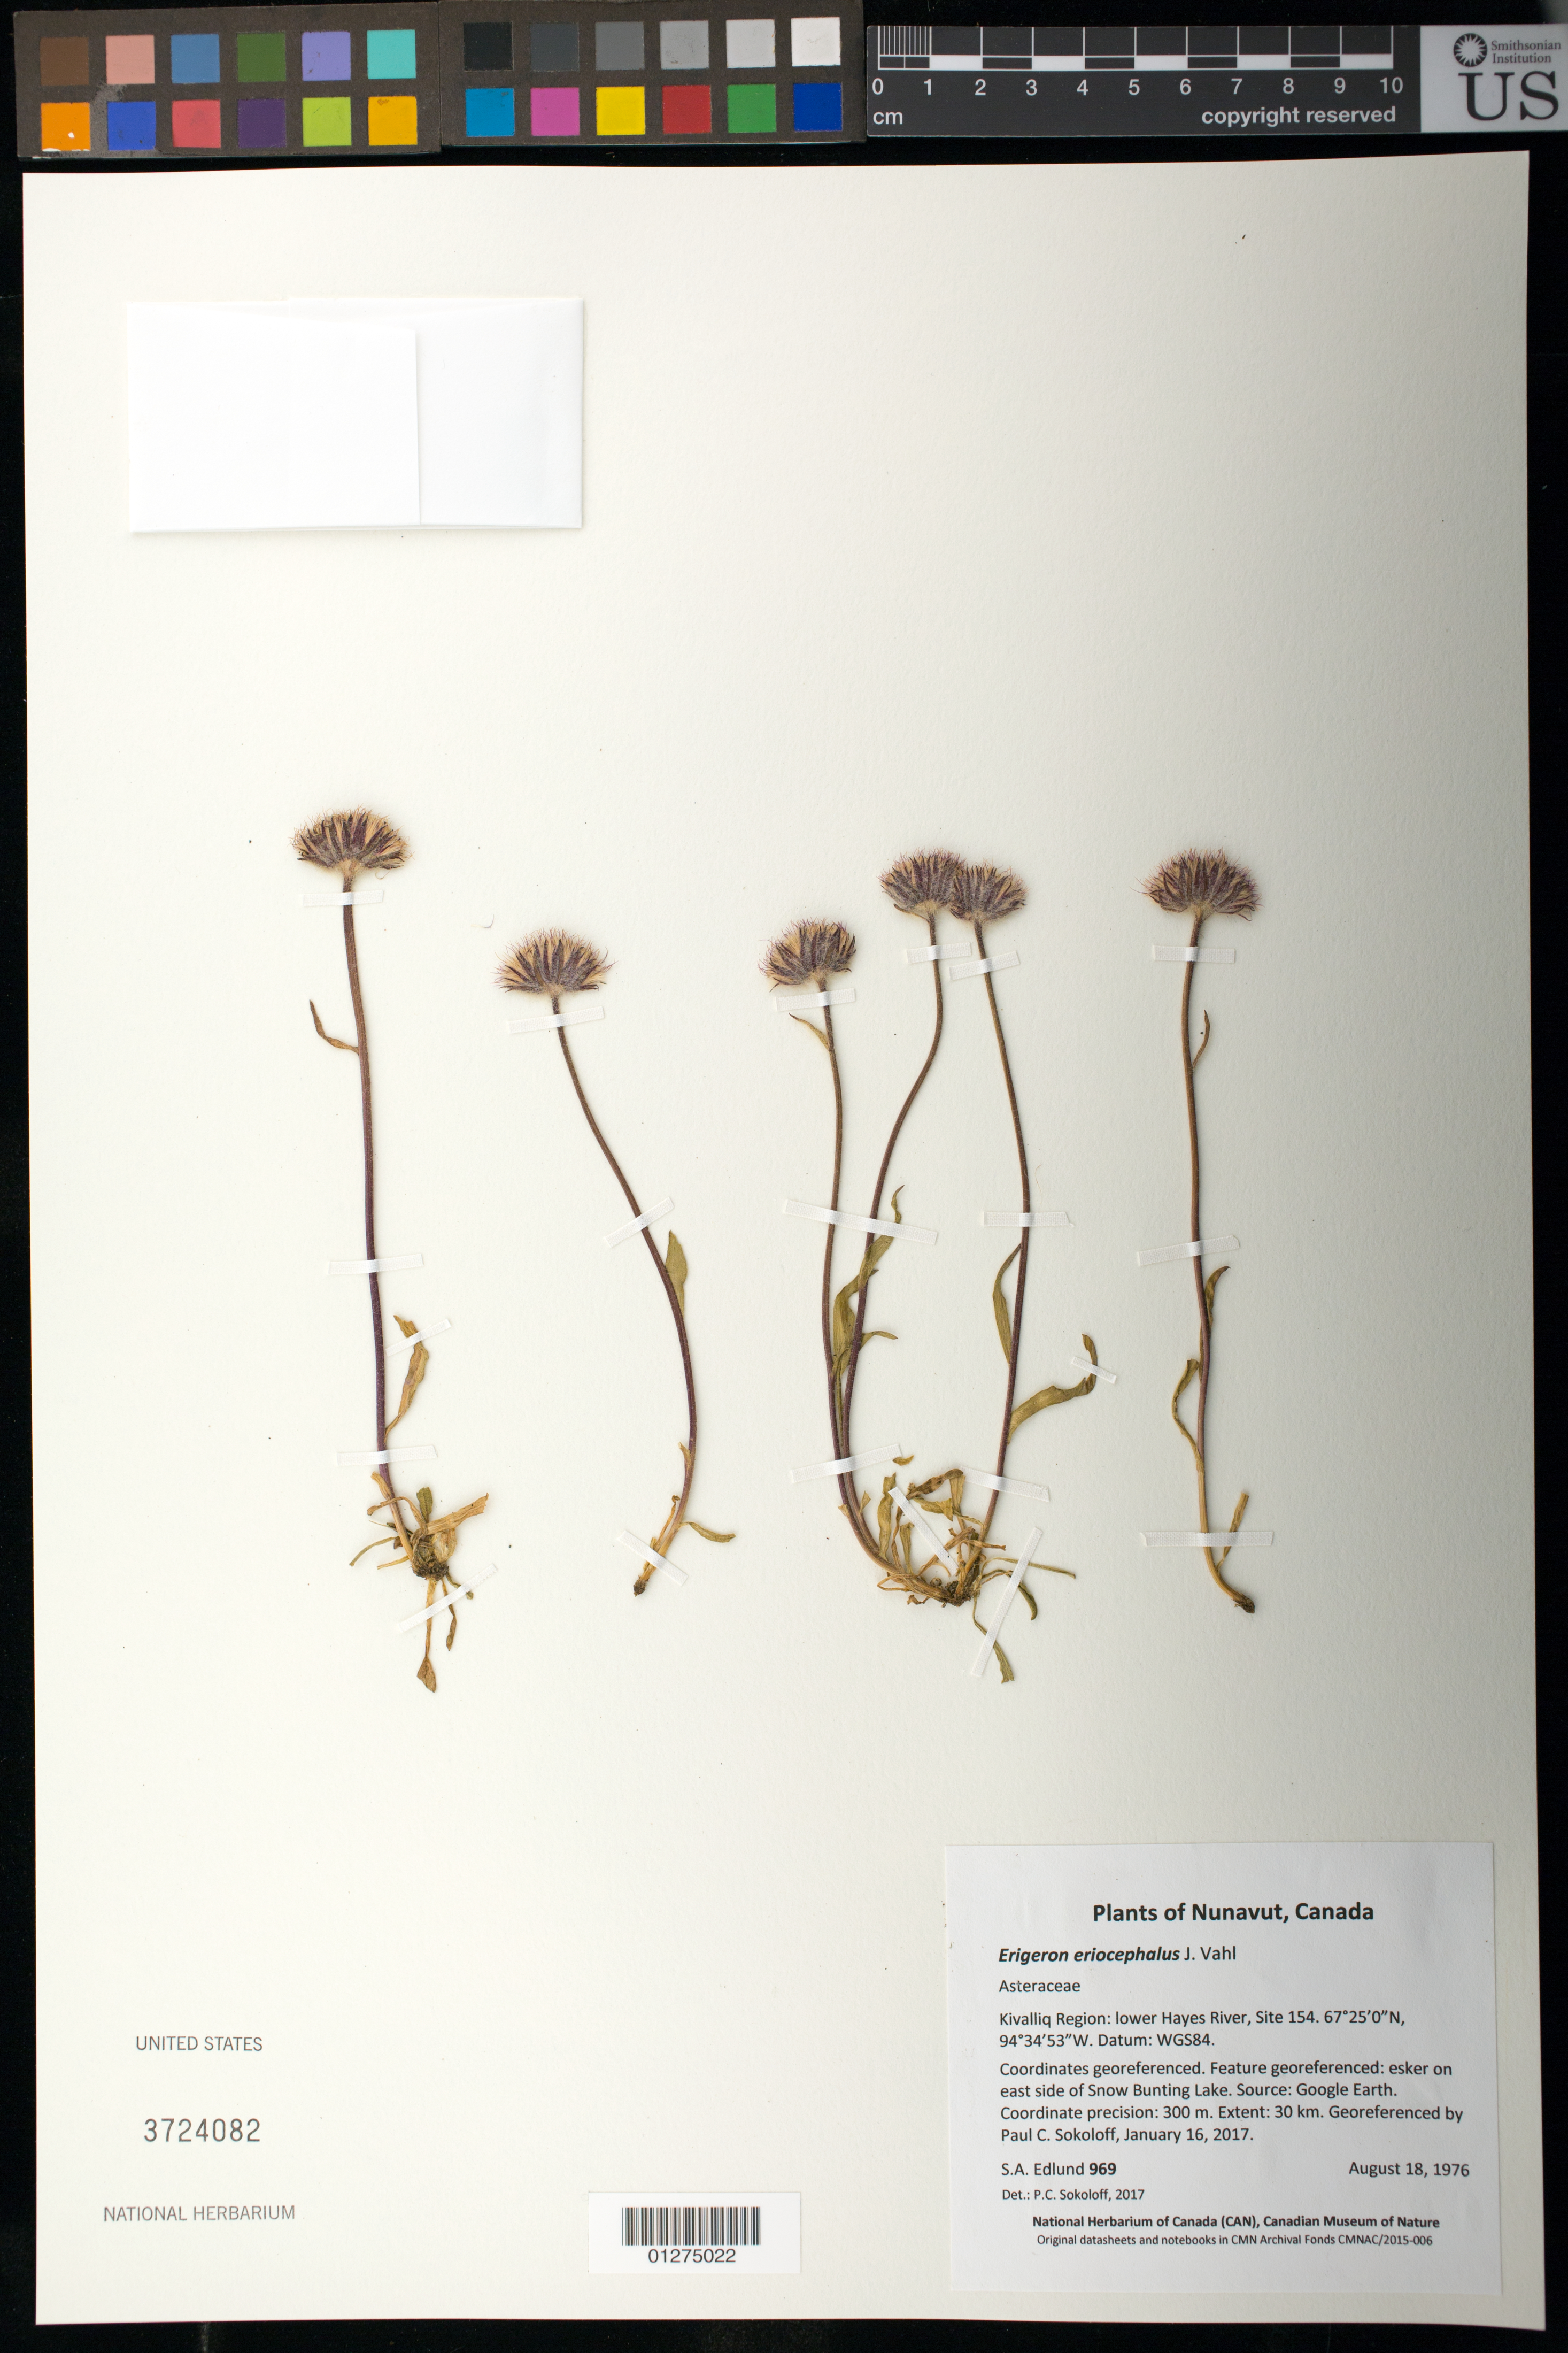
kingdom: Plantae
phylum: Tracheophyta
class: Magnoliopsida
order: Asterales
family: Asteraceae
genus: Erigeron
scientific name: Erigeron eriocephalus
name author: J. Vahl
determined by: Sokoloff, P. C.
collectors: S. Edlund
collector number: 969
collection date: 1976-08-18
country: Canada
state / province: Nunavut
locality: Kivalliq Region: lower Hayes River, Site 154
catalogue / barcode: US 3724082